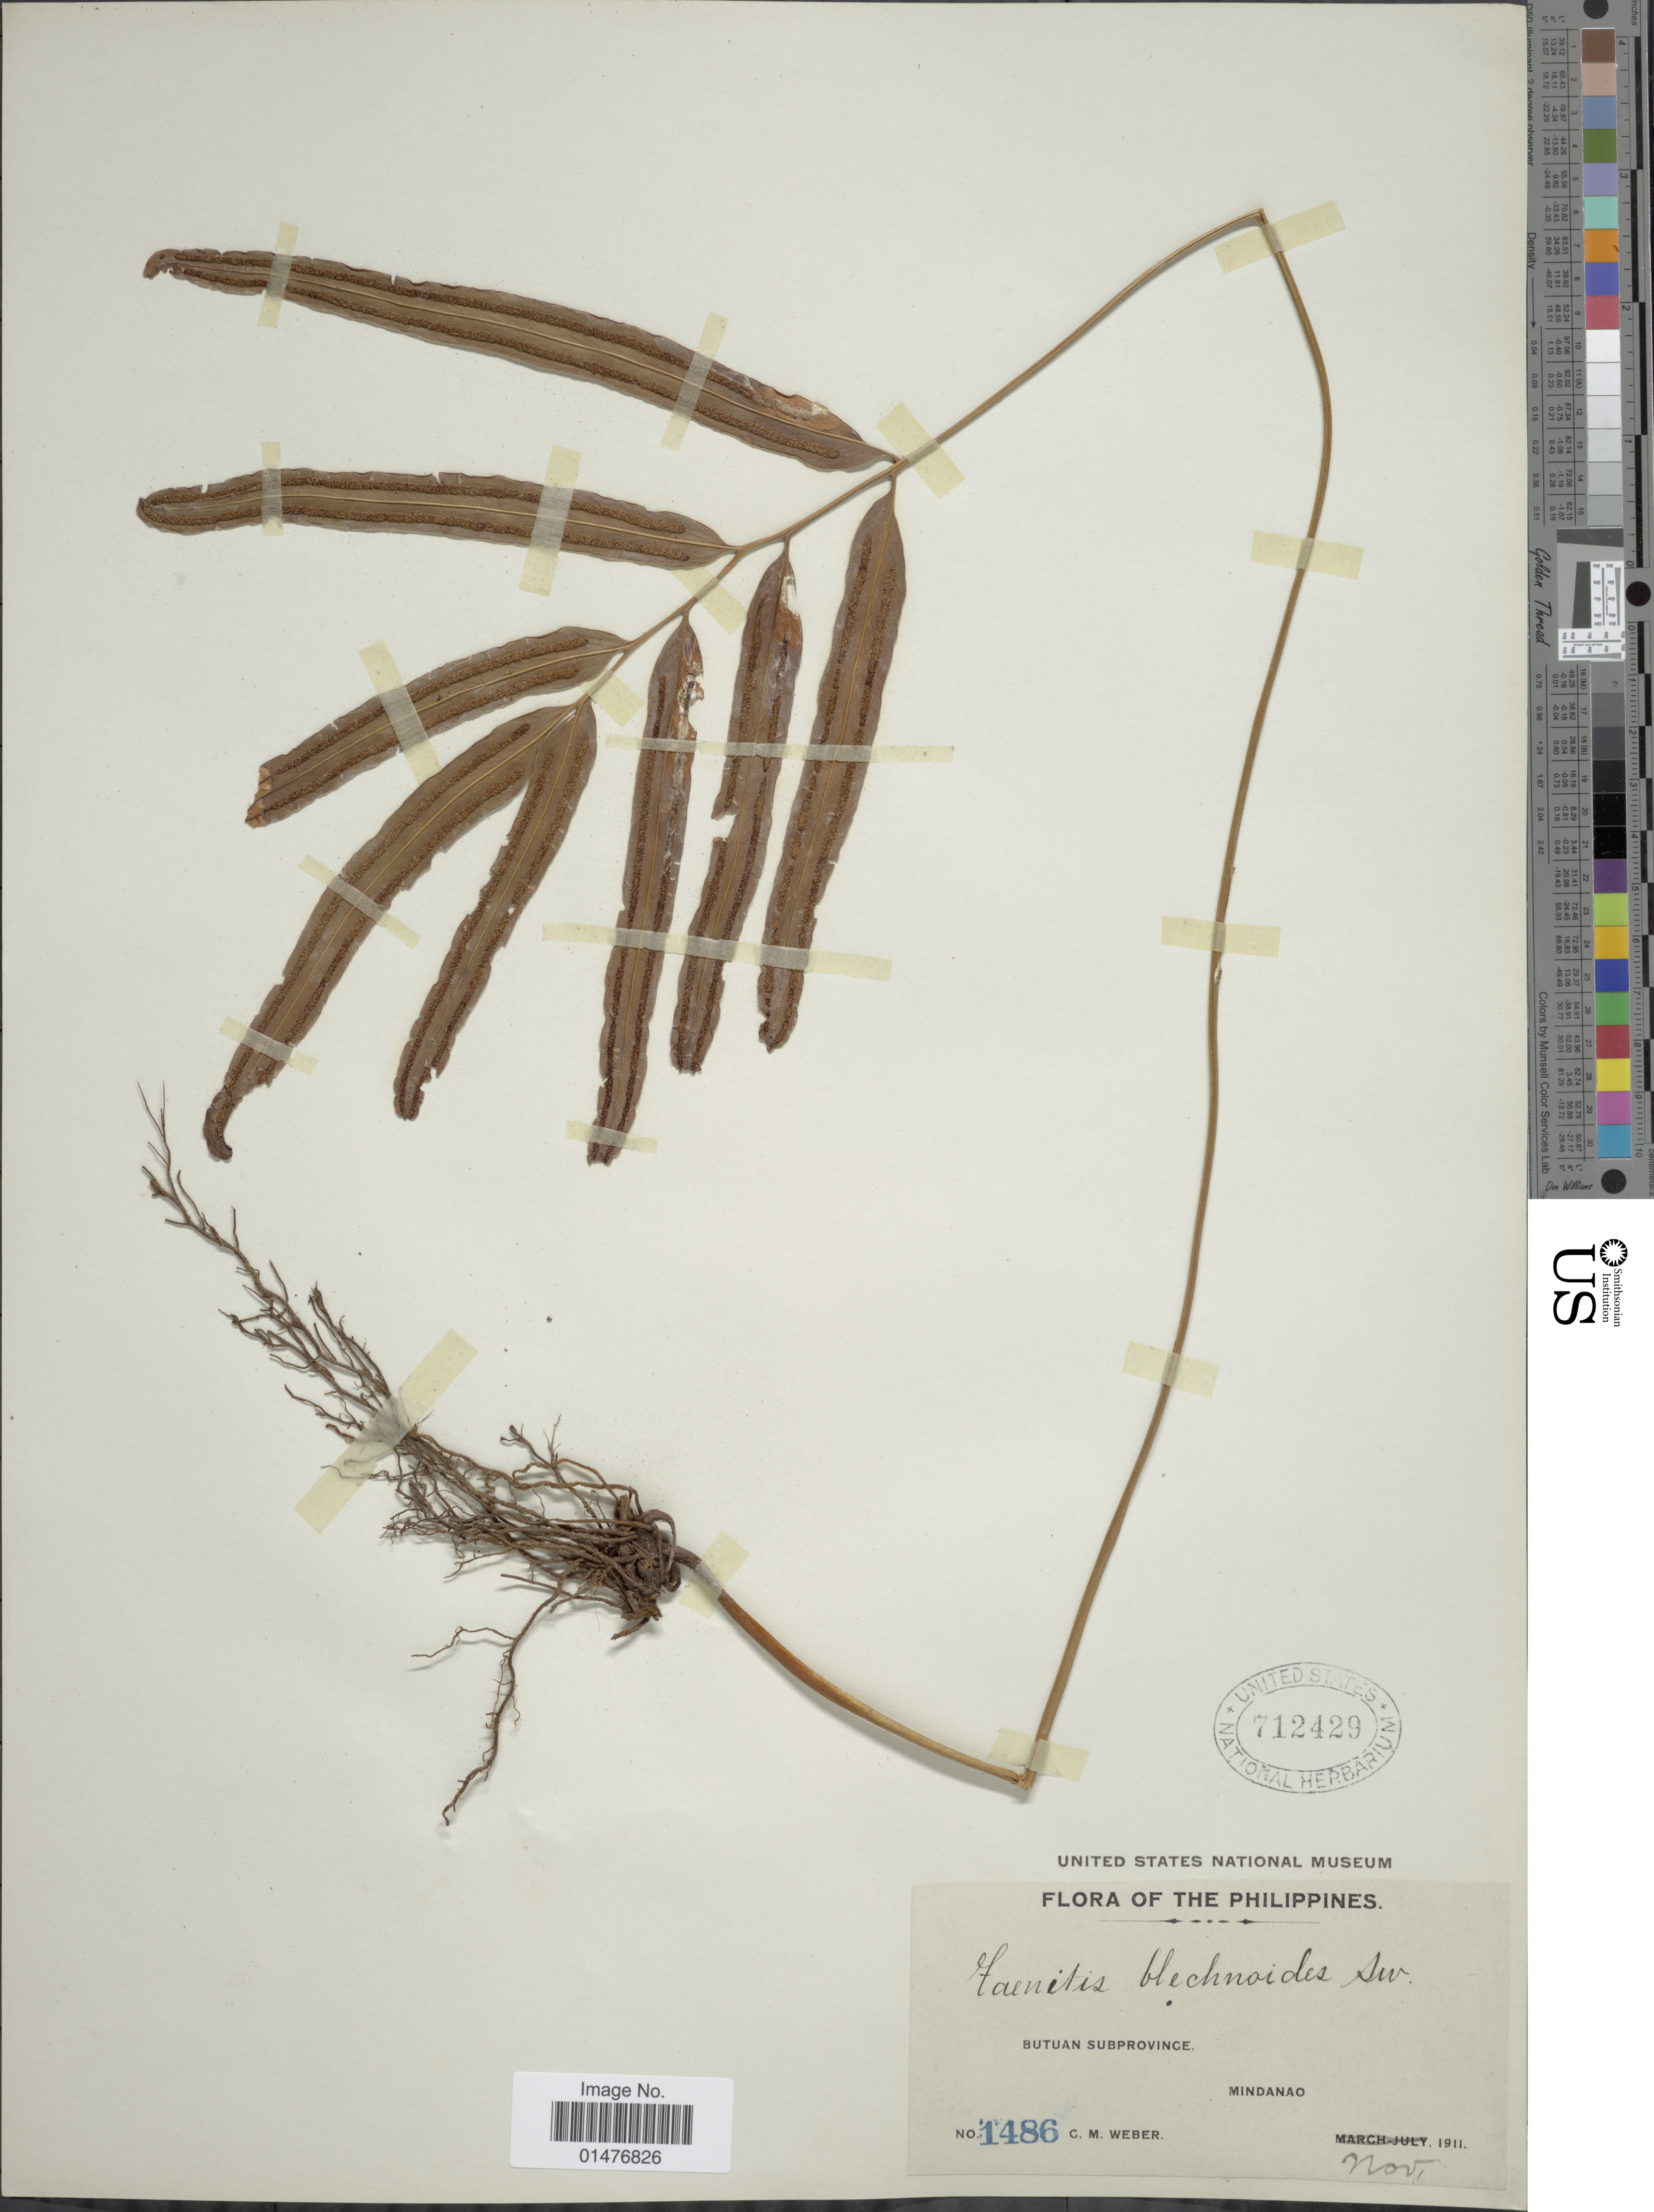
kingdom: Plantae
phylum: Tracheophyta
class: Polypodiopsida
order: Polypodiales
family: Pteridaceae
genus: Taenitis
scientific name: Taenitis blechnoides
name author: (Willd.) Sw.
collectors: C. M. Weber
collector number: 1486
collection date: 1911-11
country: Philippines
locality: Butuan Subprovince, Mindanao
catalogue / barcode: US 712429